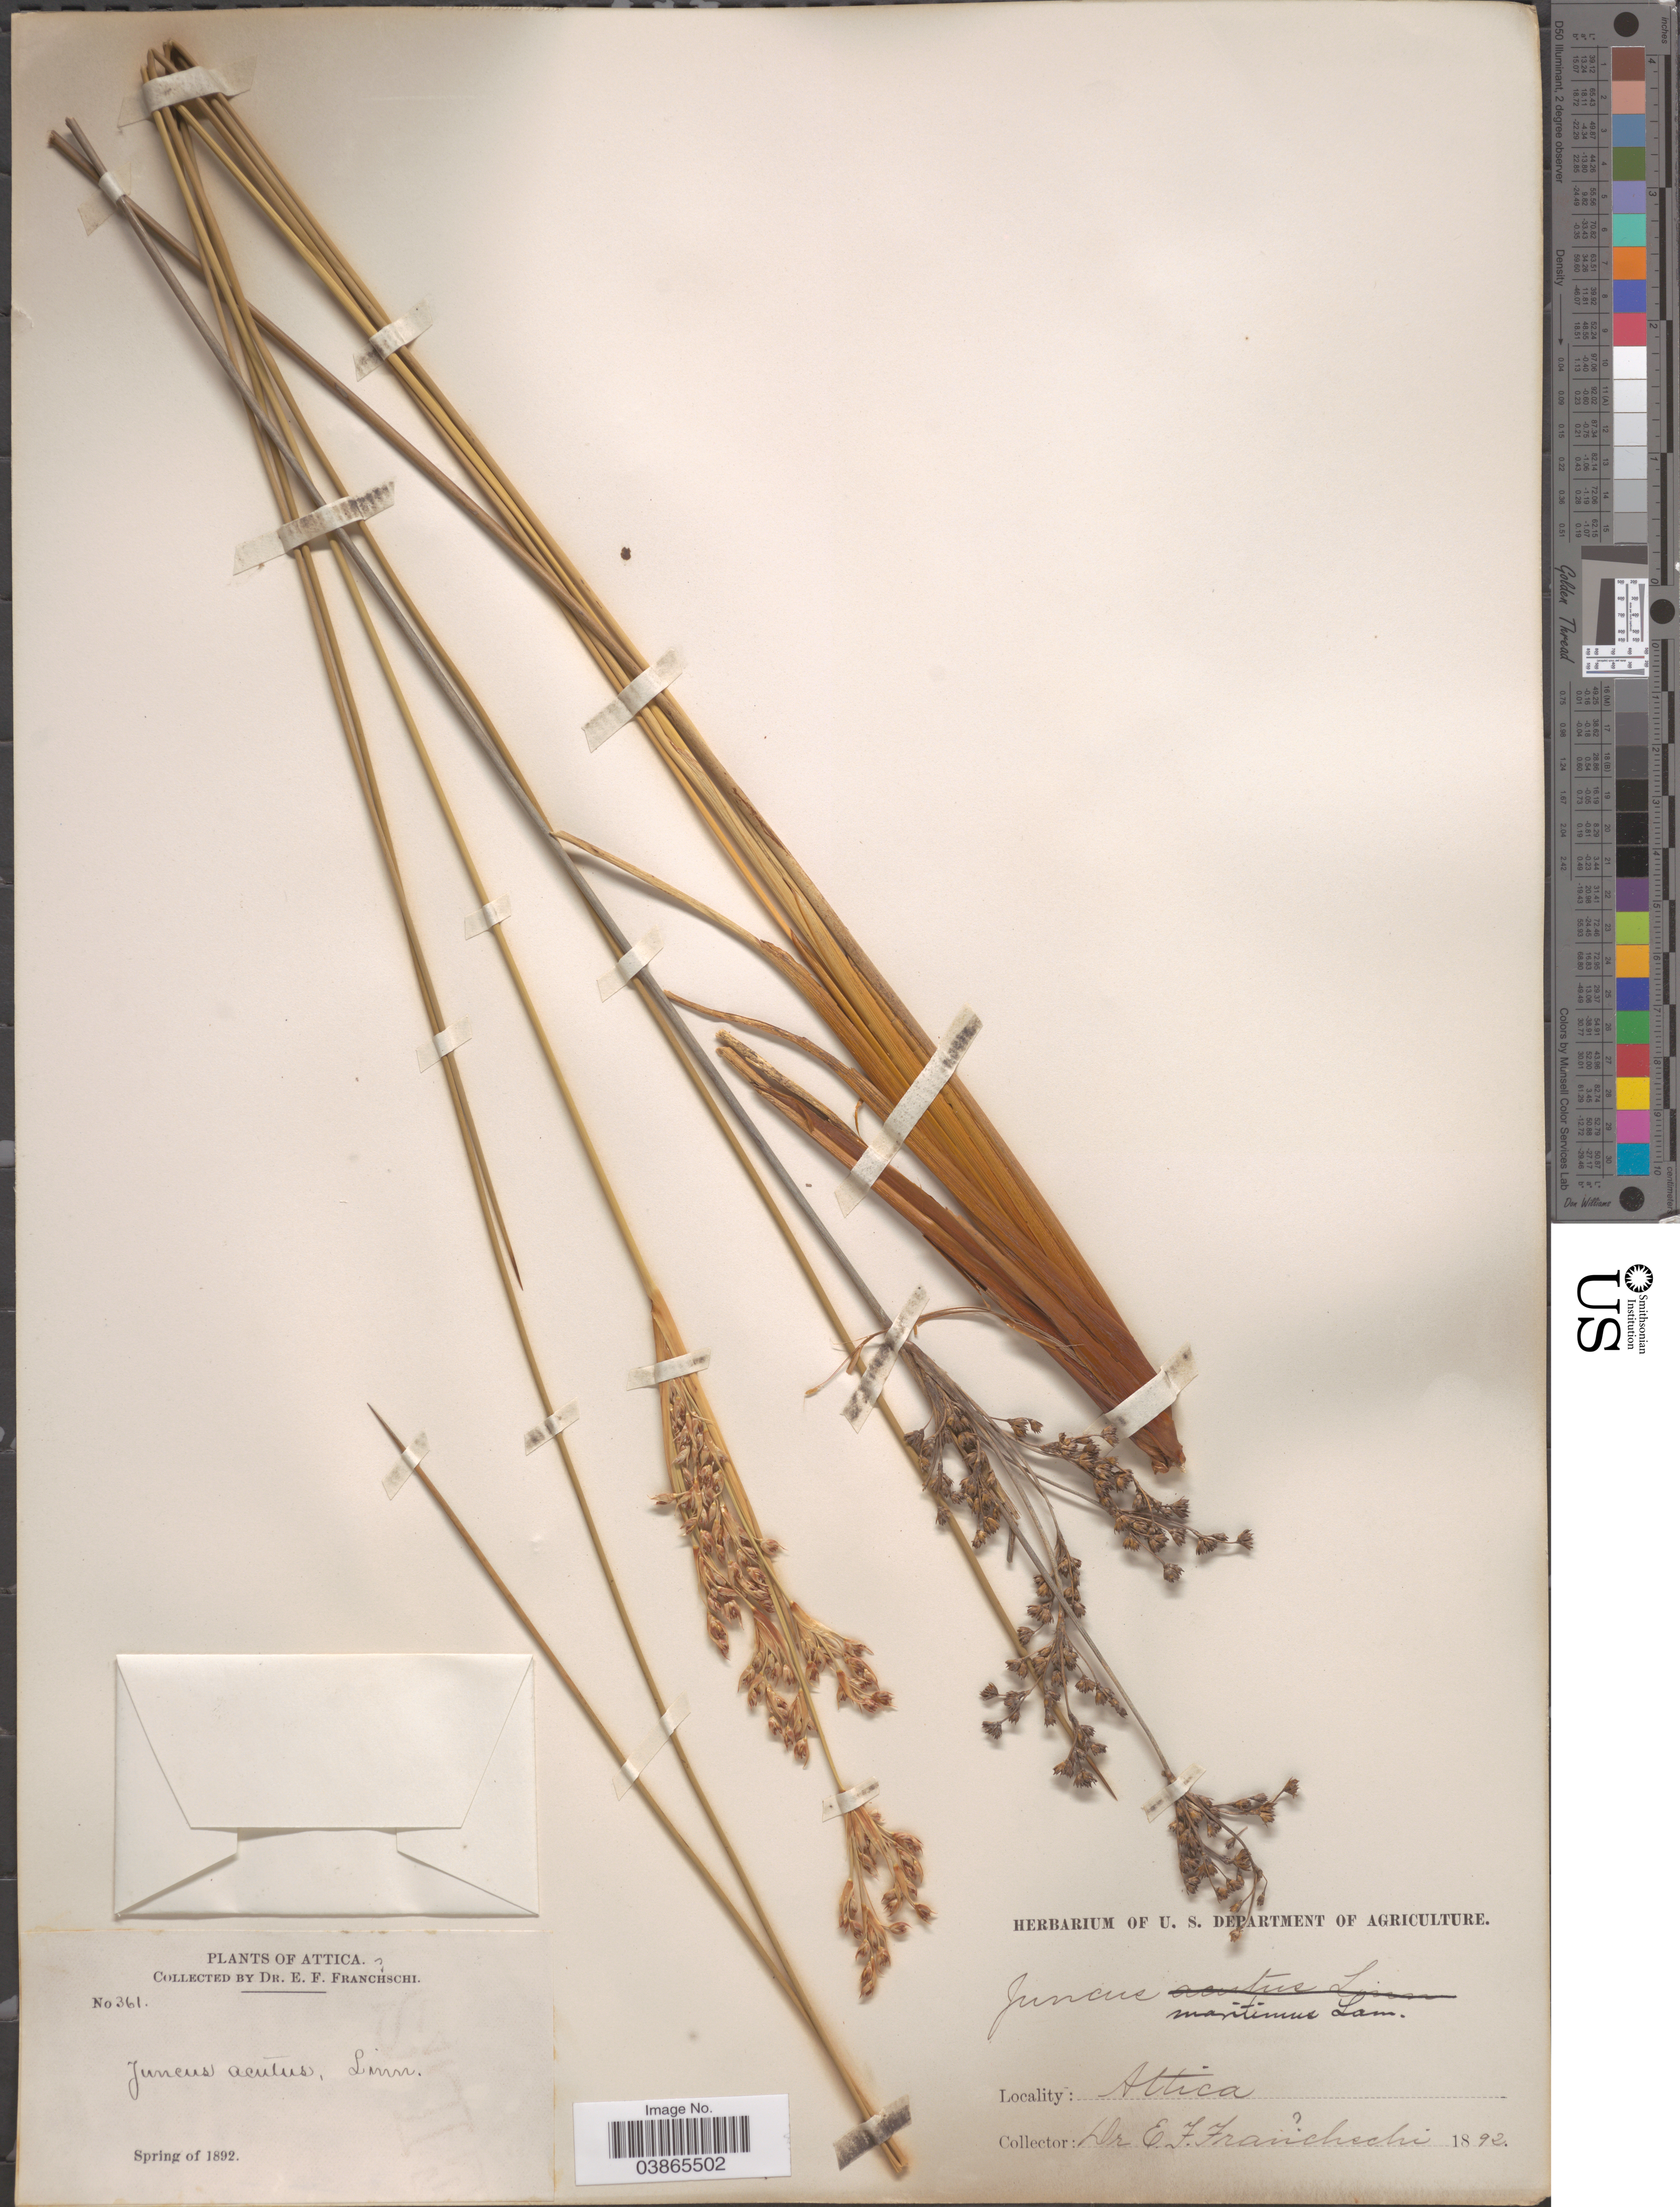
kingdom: Plantae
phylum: Tracheophyta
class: Liliopsida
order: Poales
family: Juncaceae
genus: Juncus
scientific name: Juncus maritimus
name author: Lam.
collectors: E. Franchschi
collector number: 361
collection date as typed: Spring of 1892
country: Greece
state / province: Attica